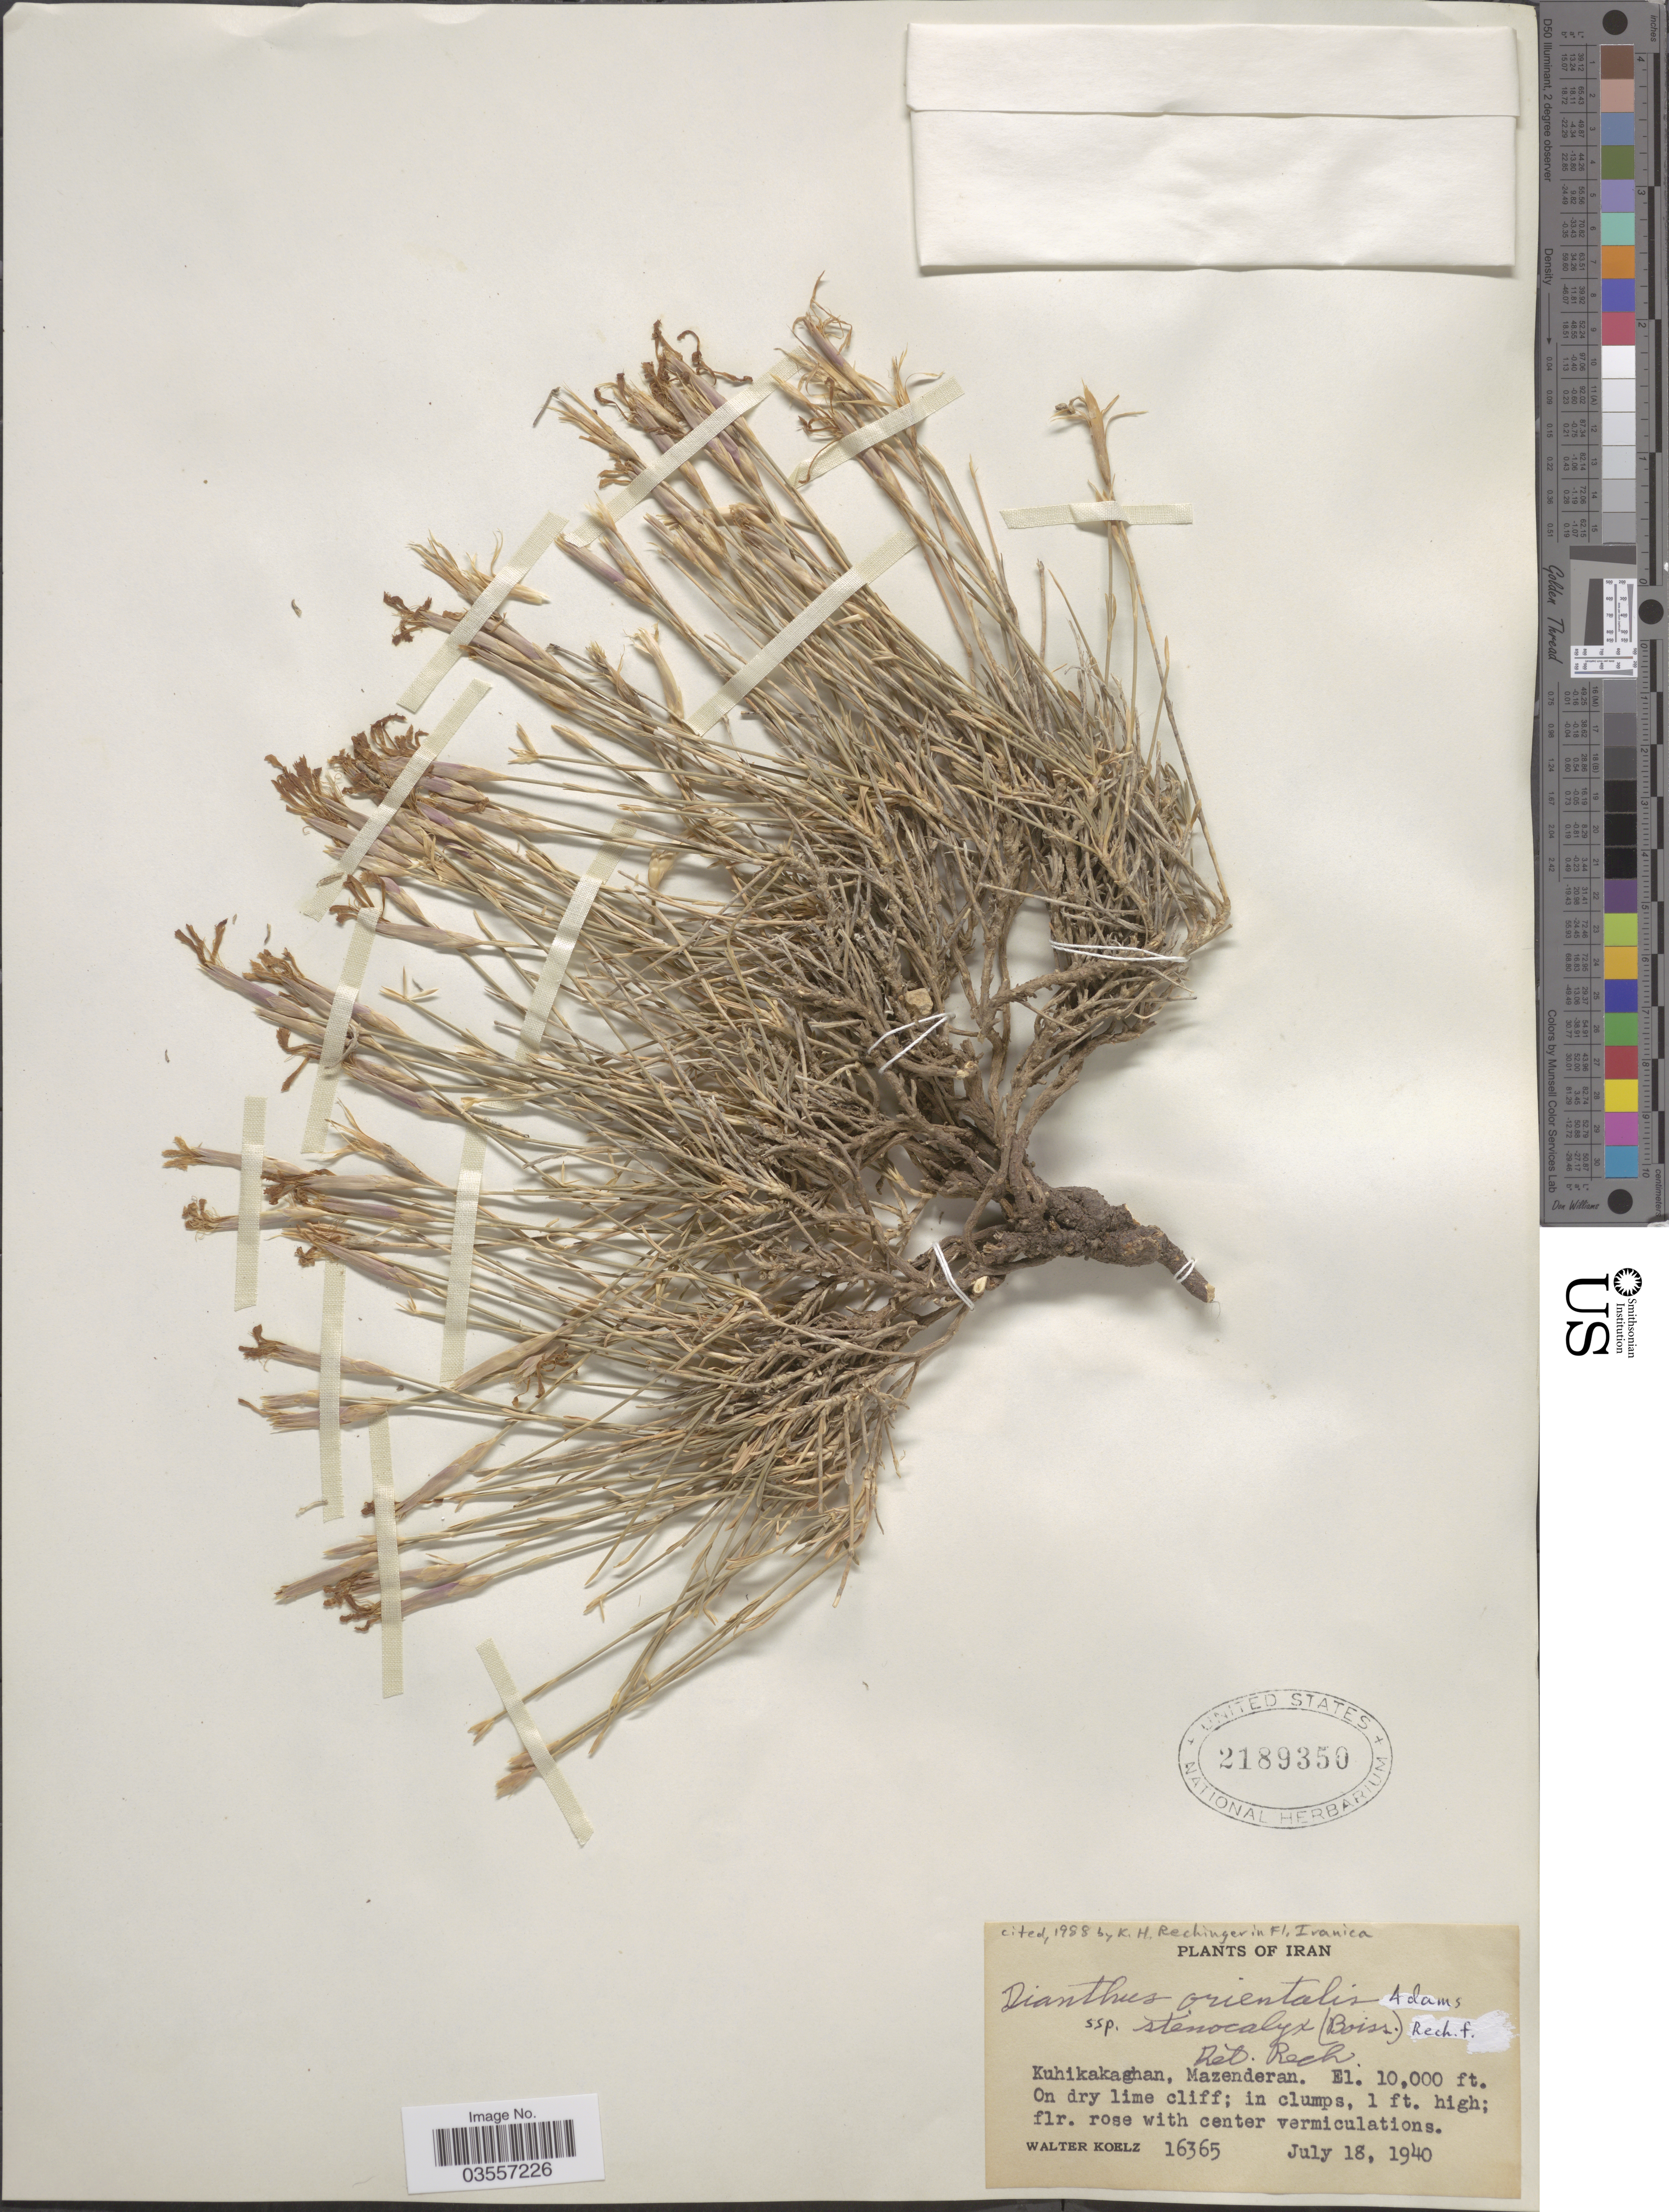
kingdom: Plantae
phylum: Tracheophyta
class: Magnoliopsida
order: Caryophyllales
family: Caryophyllaceae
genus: Dianthus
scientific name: Dianthus orientalis subsp. stenocalyx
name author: (Boiss.) Rech. f.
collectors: W. N. Koelz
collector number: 16365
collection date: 1940-07-18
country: Iran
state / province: Mazandaran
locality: Kuhikakaghan.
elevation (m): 3048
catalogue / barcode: US 2189350